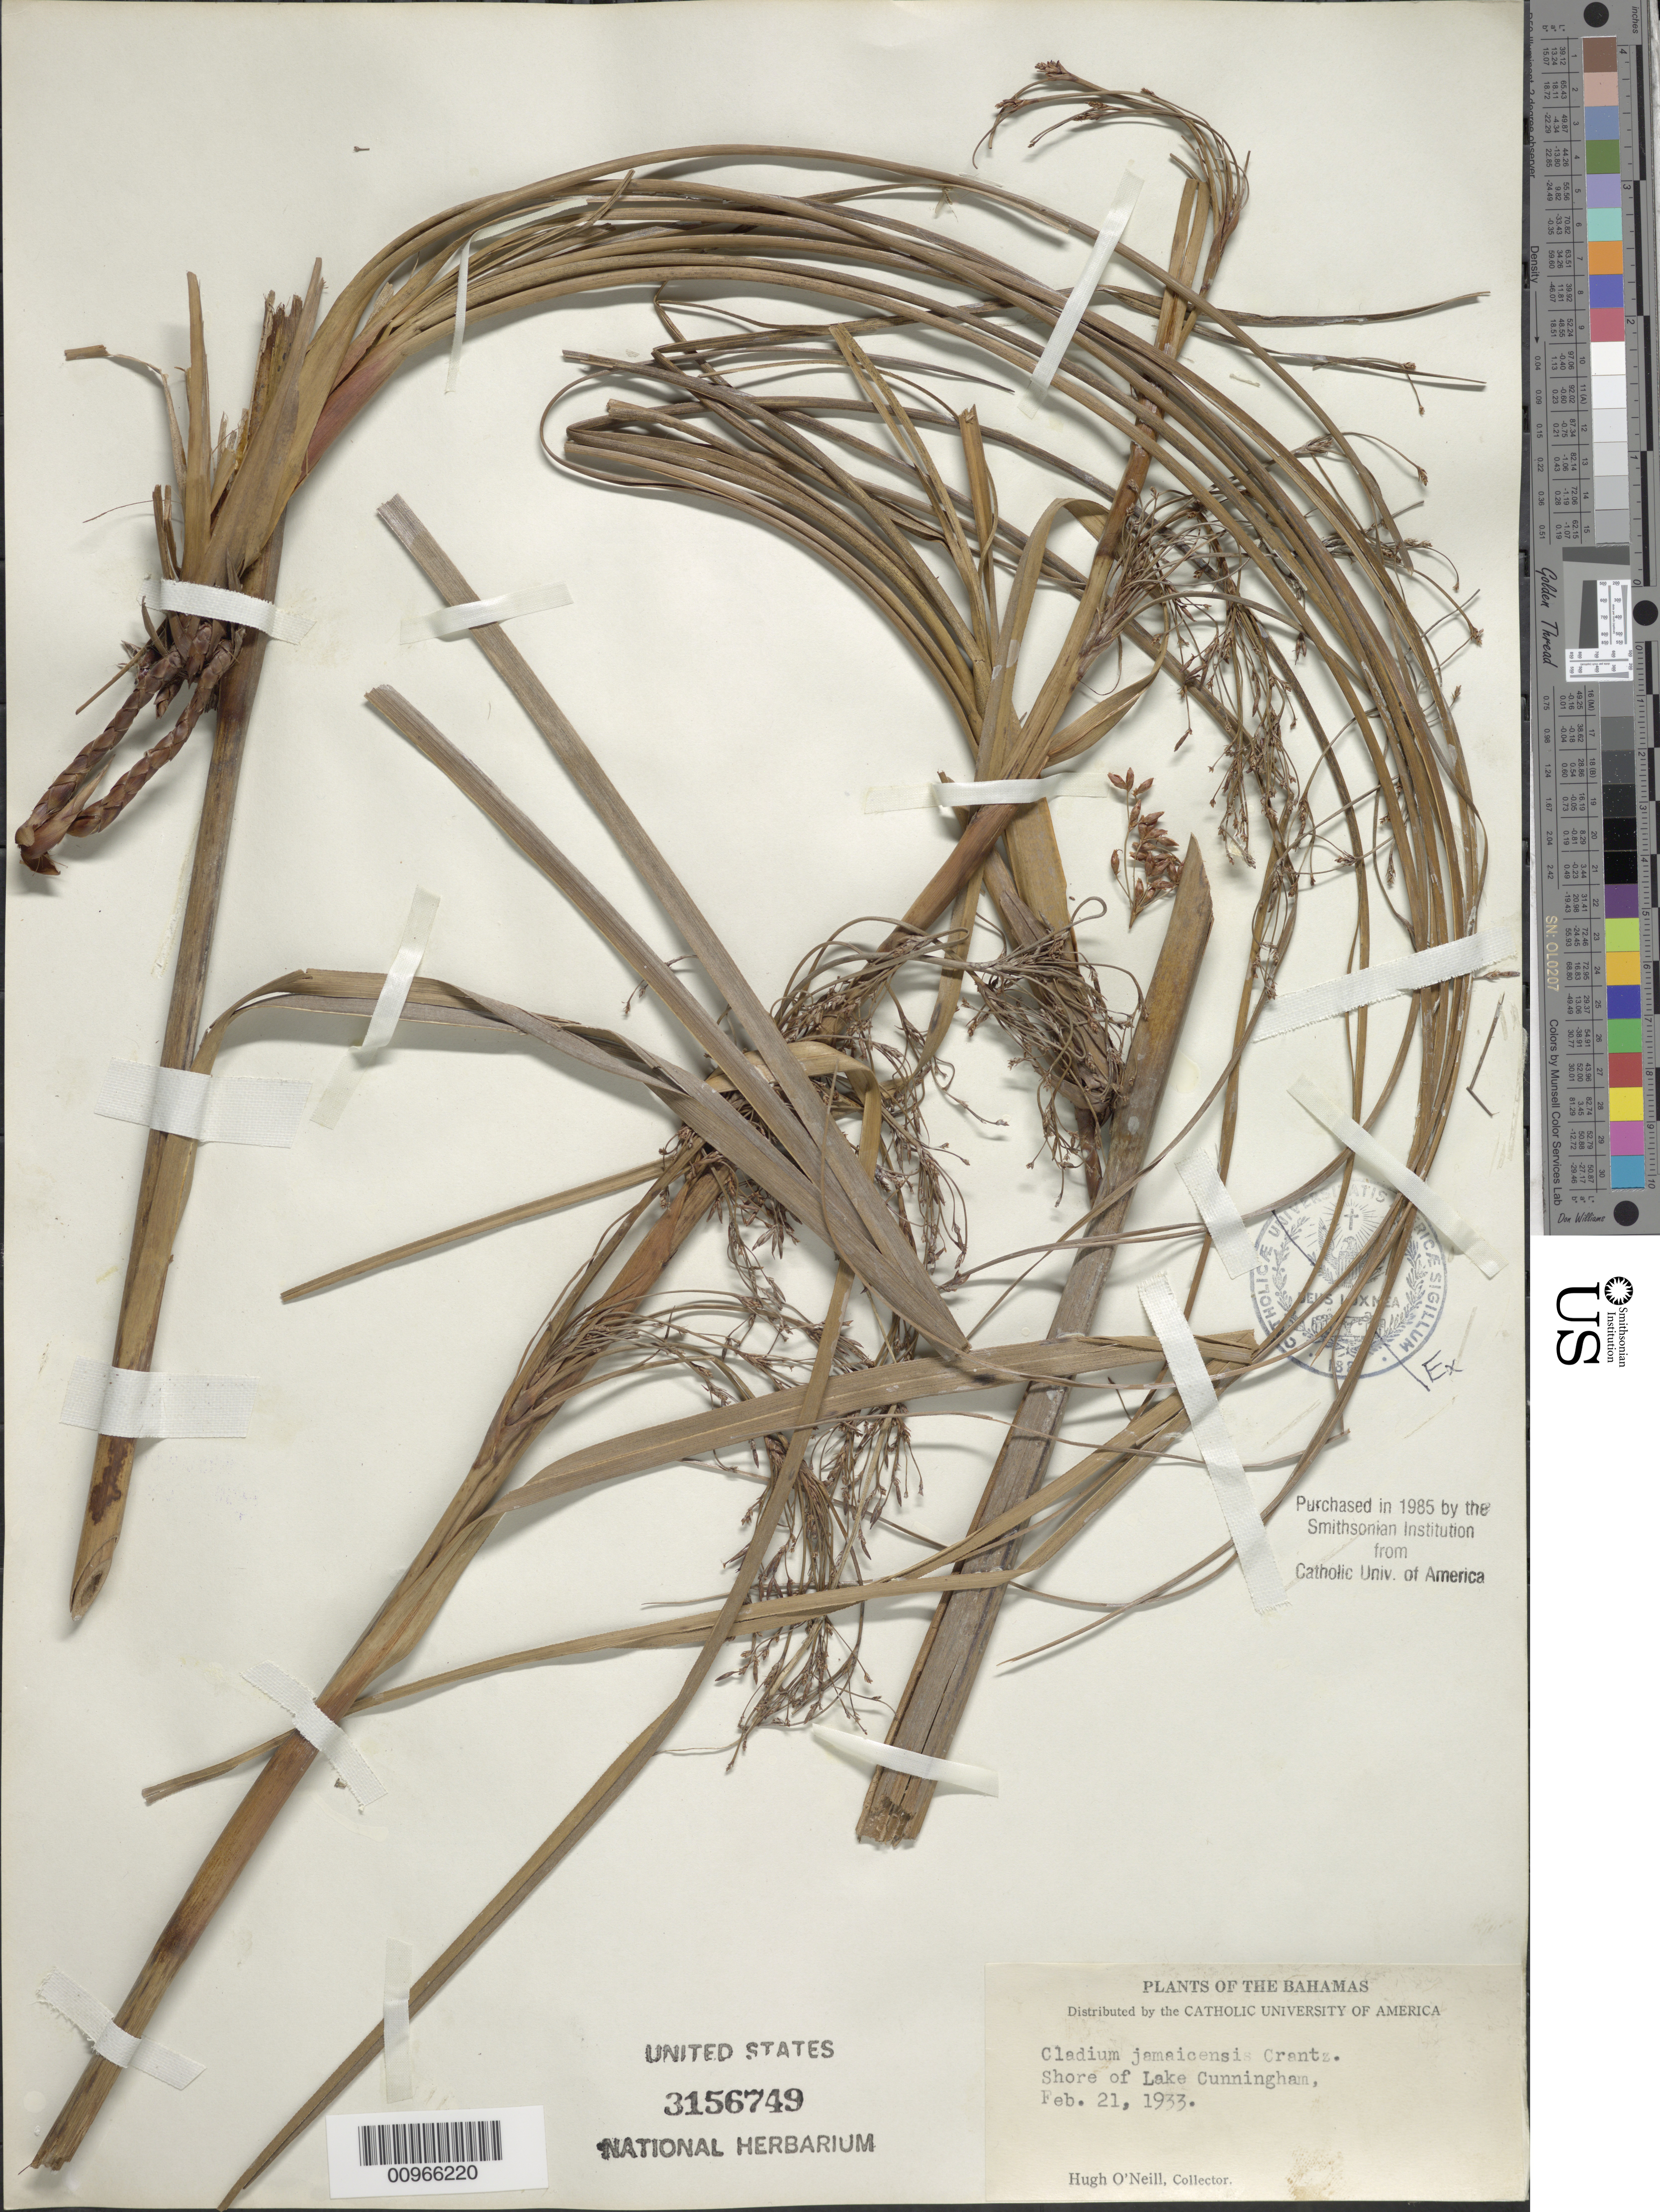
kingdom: Plantae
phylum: Tracheophyta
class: Liliopsida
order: Poales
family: Cyperaceae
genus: Cladium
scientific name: Cladium jamaicense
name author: Crantz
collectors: H. O'Neill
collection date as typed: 21 Feb 1933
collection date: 1933-02-21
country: Bahamas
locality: Lake Cunningham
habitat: Shore of lake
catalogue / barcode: US 3156749